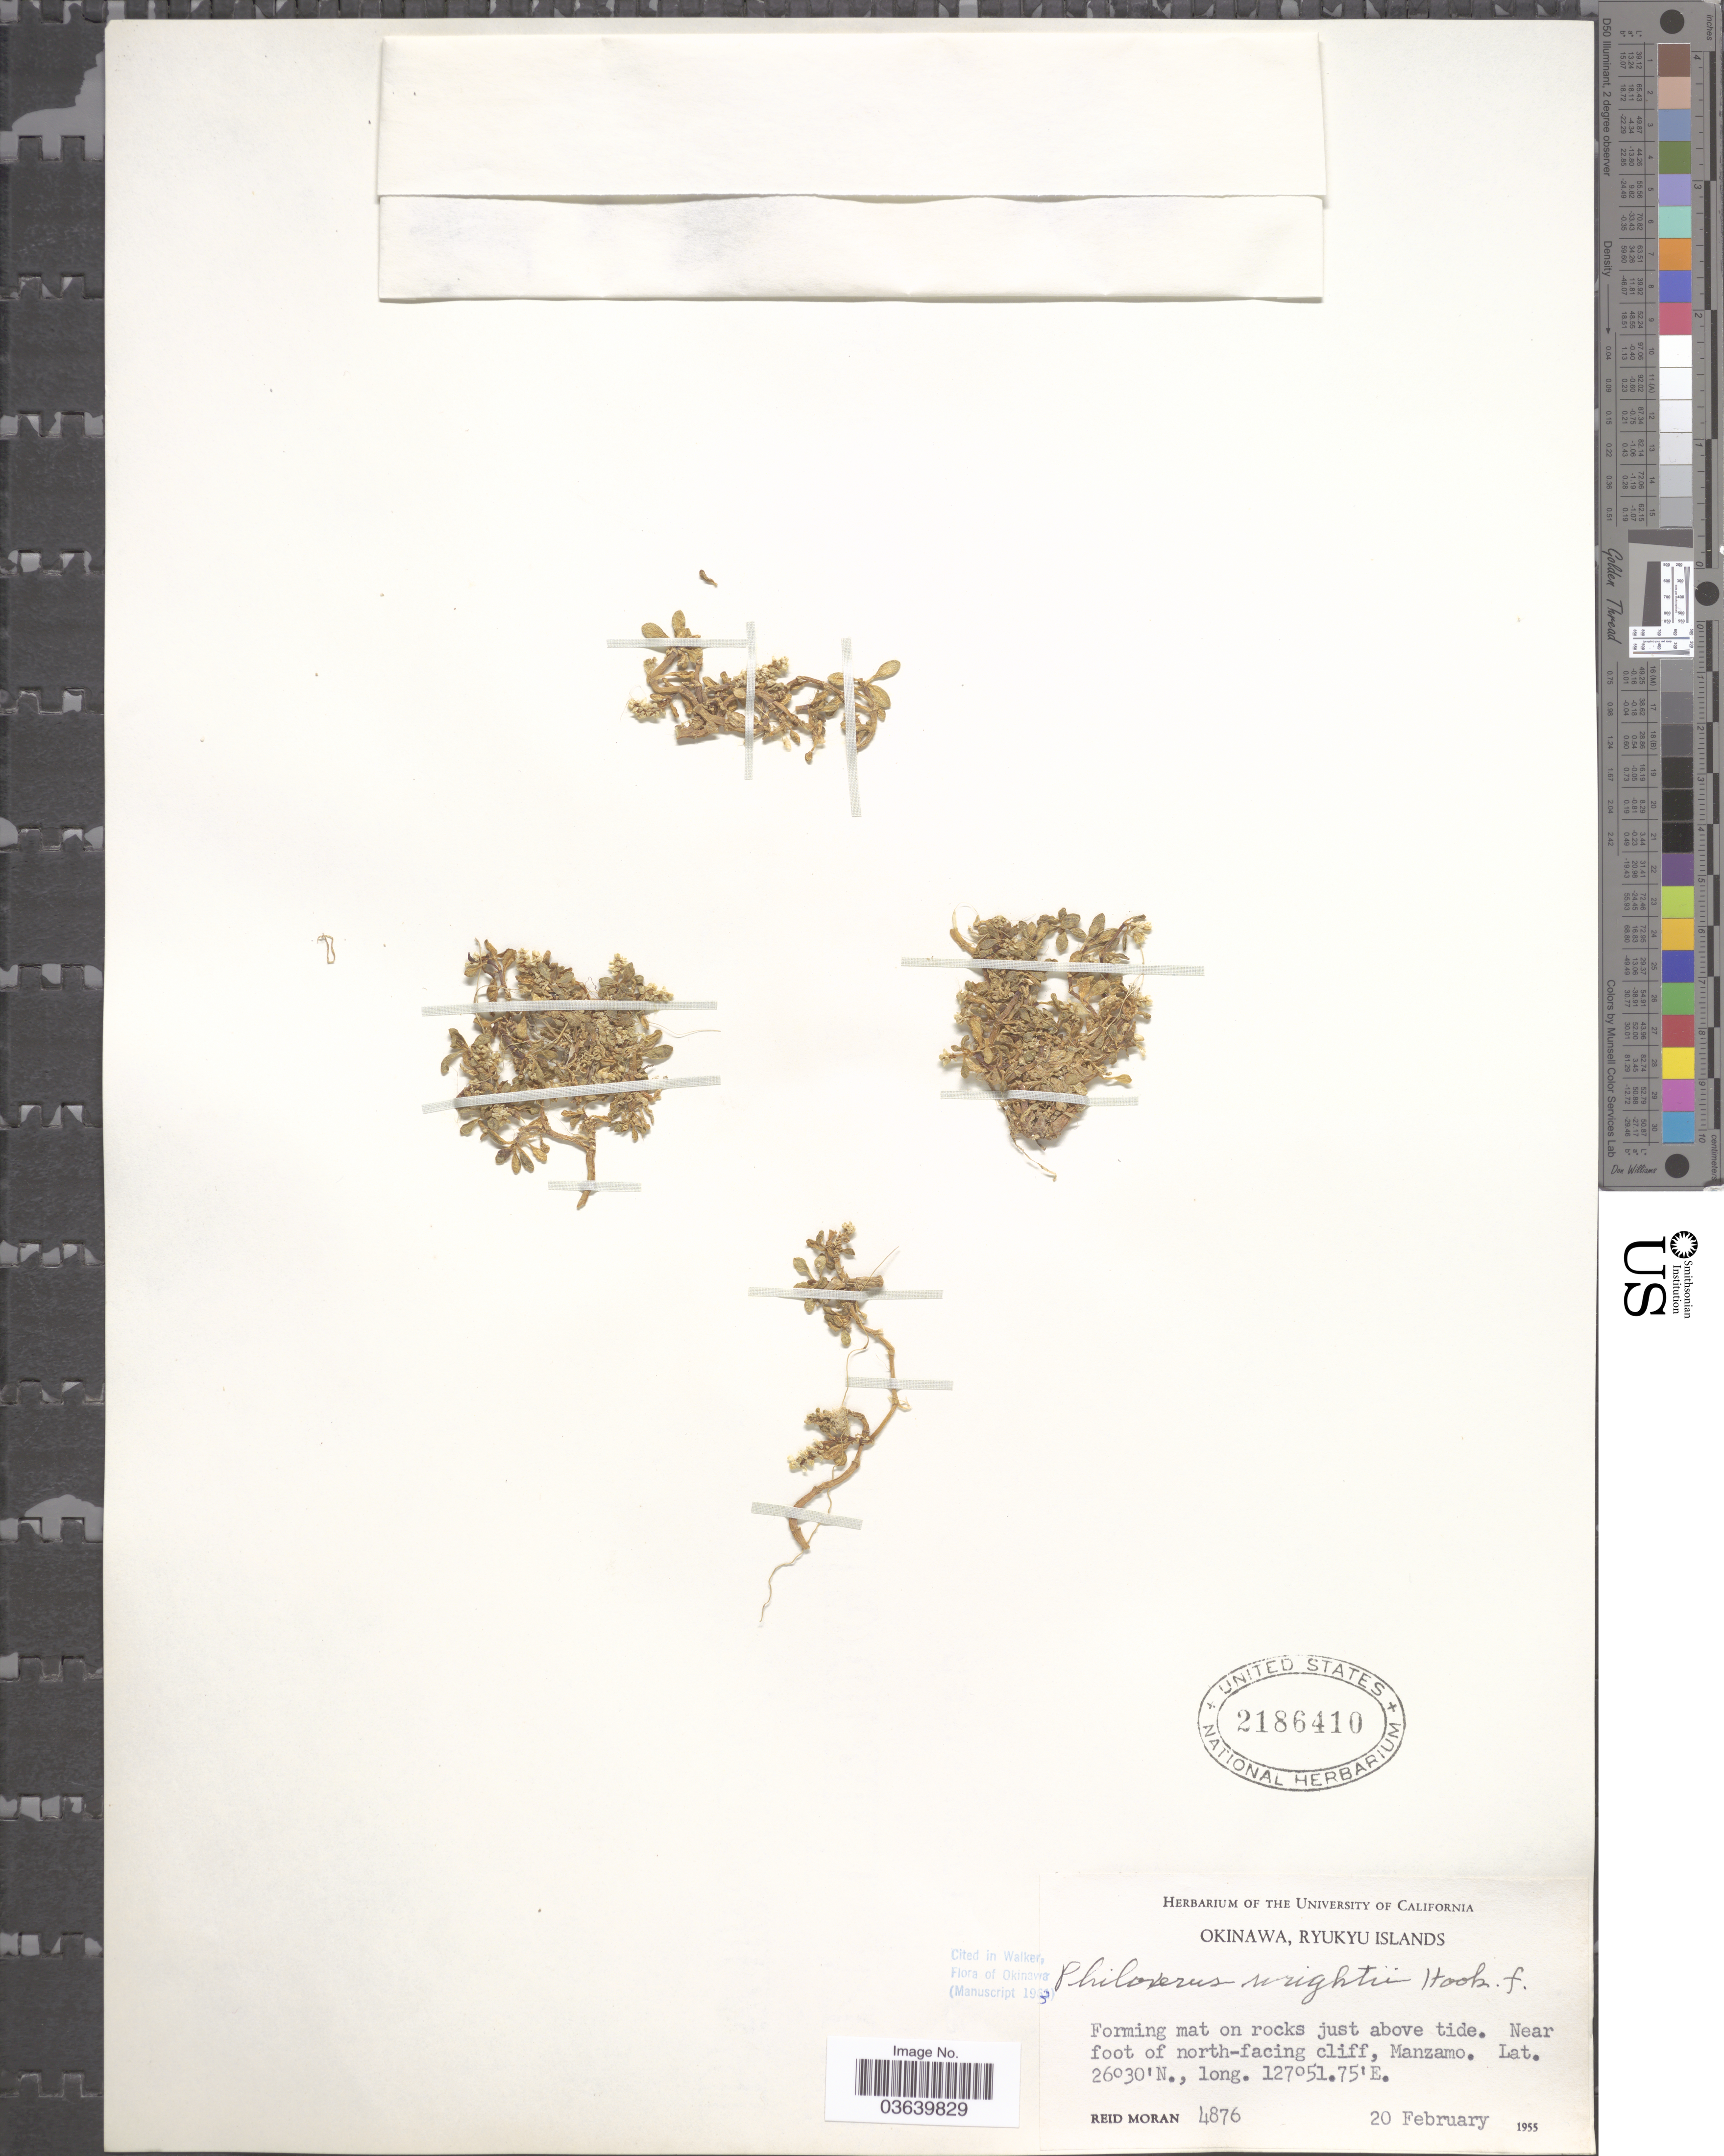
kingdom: Plantae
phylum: Tracheophyta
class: Magnoliopsida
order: Caryophyllales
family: Amaranthaceae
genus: Gomphrena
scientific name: Gomphrena wrightii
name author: (Hook. f. ex Maxim.) T. Ortuño & Borsch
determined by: Strong, Mark T., (BOT), Smithsonian Institution - National Museum of Natural History (UNITED STATES)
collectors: R. Moran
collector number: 4876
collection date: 1955-02-20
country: Japan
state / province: Okinawa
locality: Ryukyu Islands. Near foot of north-facing cliff, Manzamo.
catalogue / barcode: US 2186410